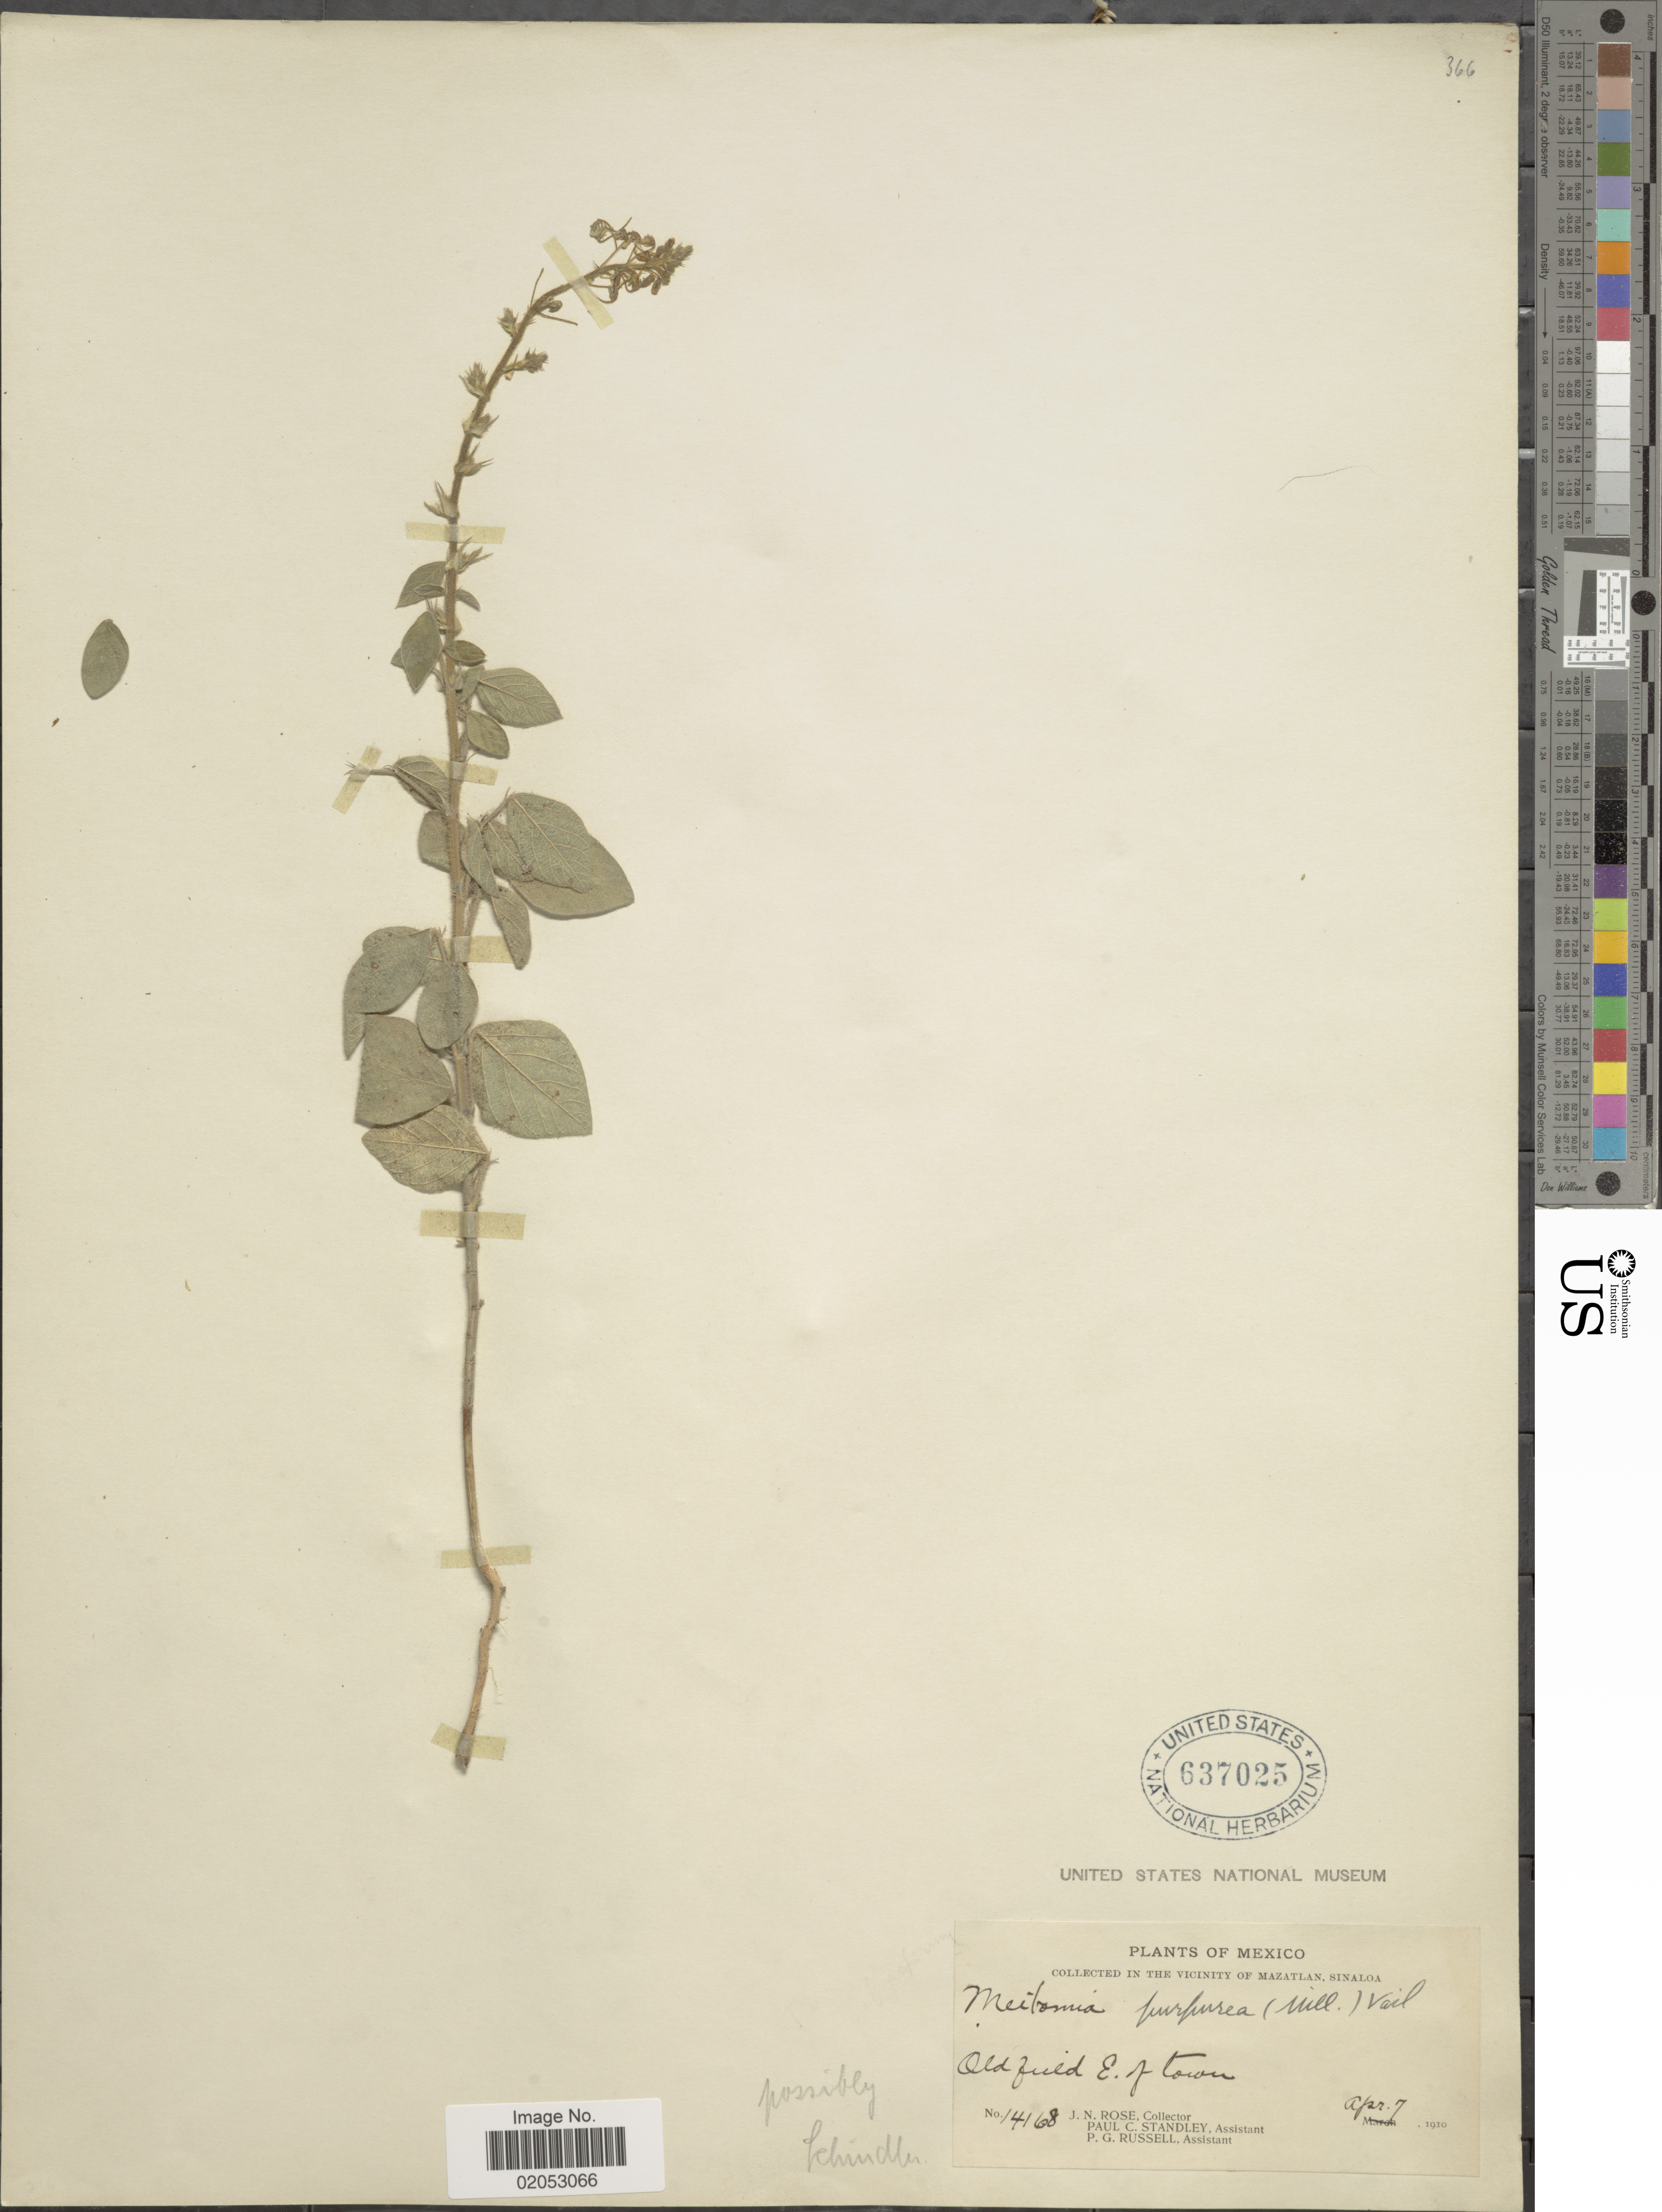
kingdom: Plantae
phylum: Tracheophyta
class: Magnoliopsida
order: Fabales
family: Fabaceae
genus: Desmodium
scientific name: Desmodium tortuosum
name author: (Sw.) DC.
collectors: J. N. Rose, P. C. Standley & P. G. Russell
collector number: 14168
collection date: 1910-04-07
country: Mexico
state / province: Sinaloa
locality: In the vicinity of Mazatlan, Sinaloa. Old field E. of town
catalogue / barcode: US 637025